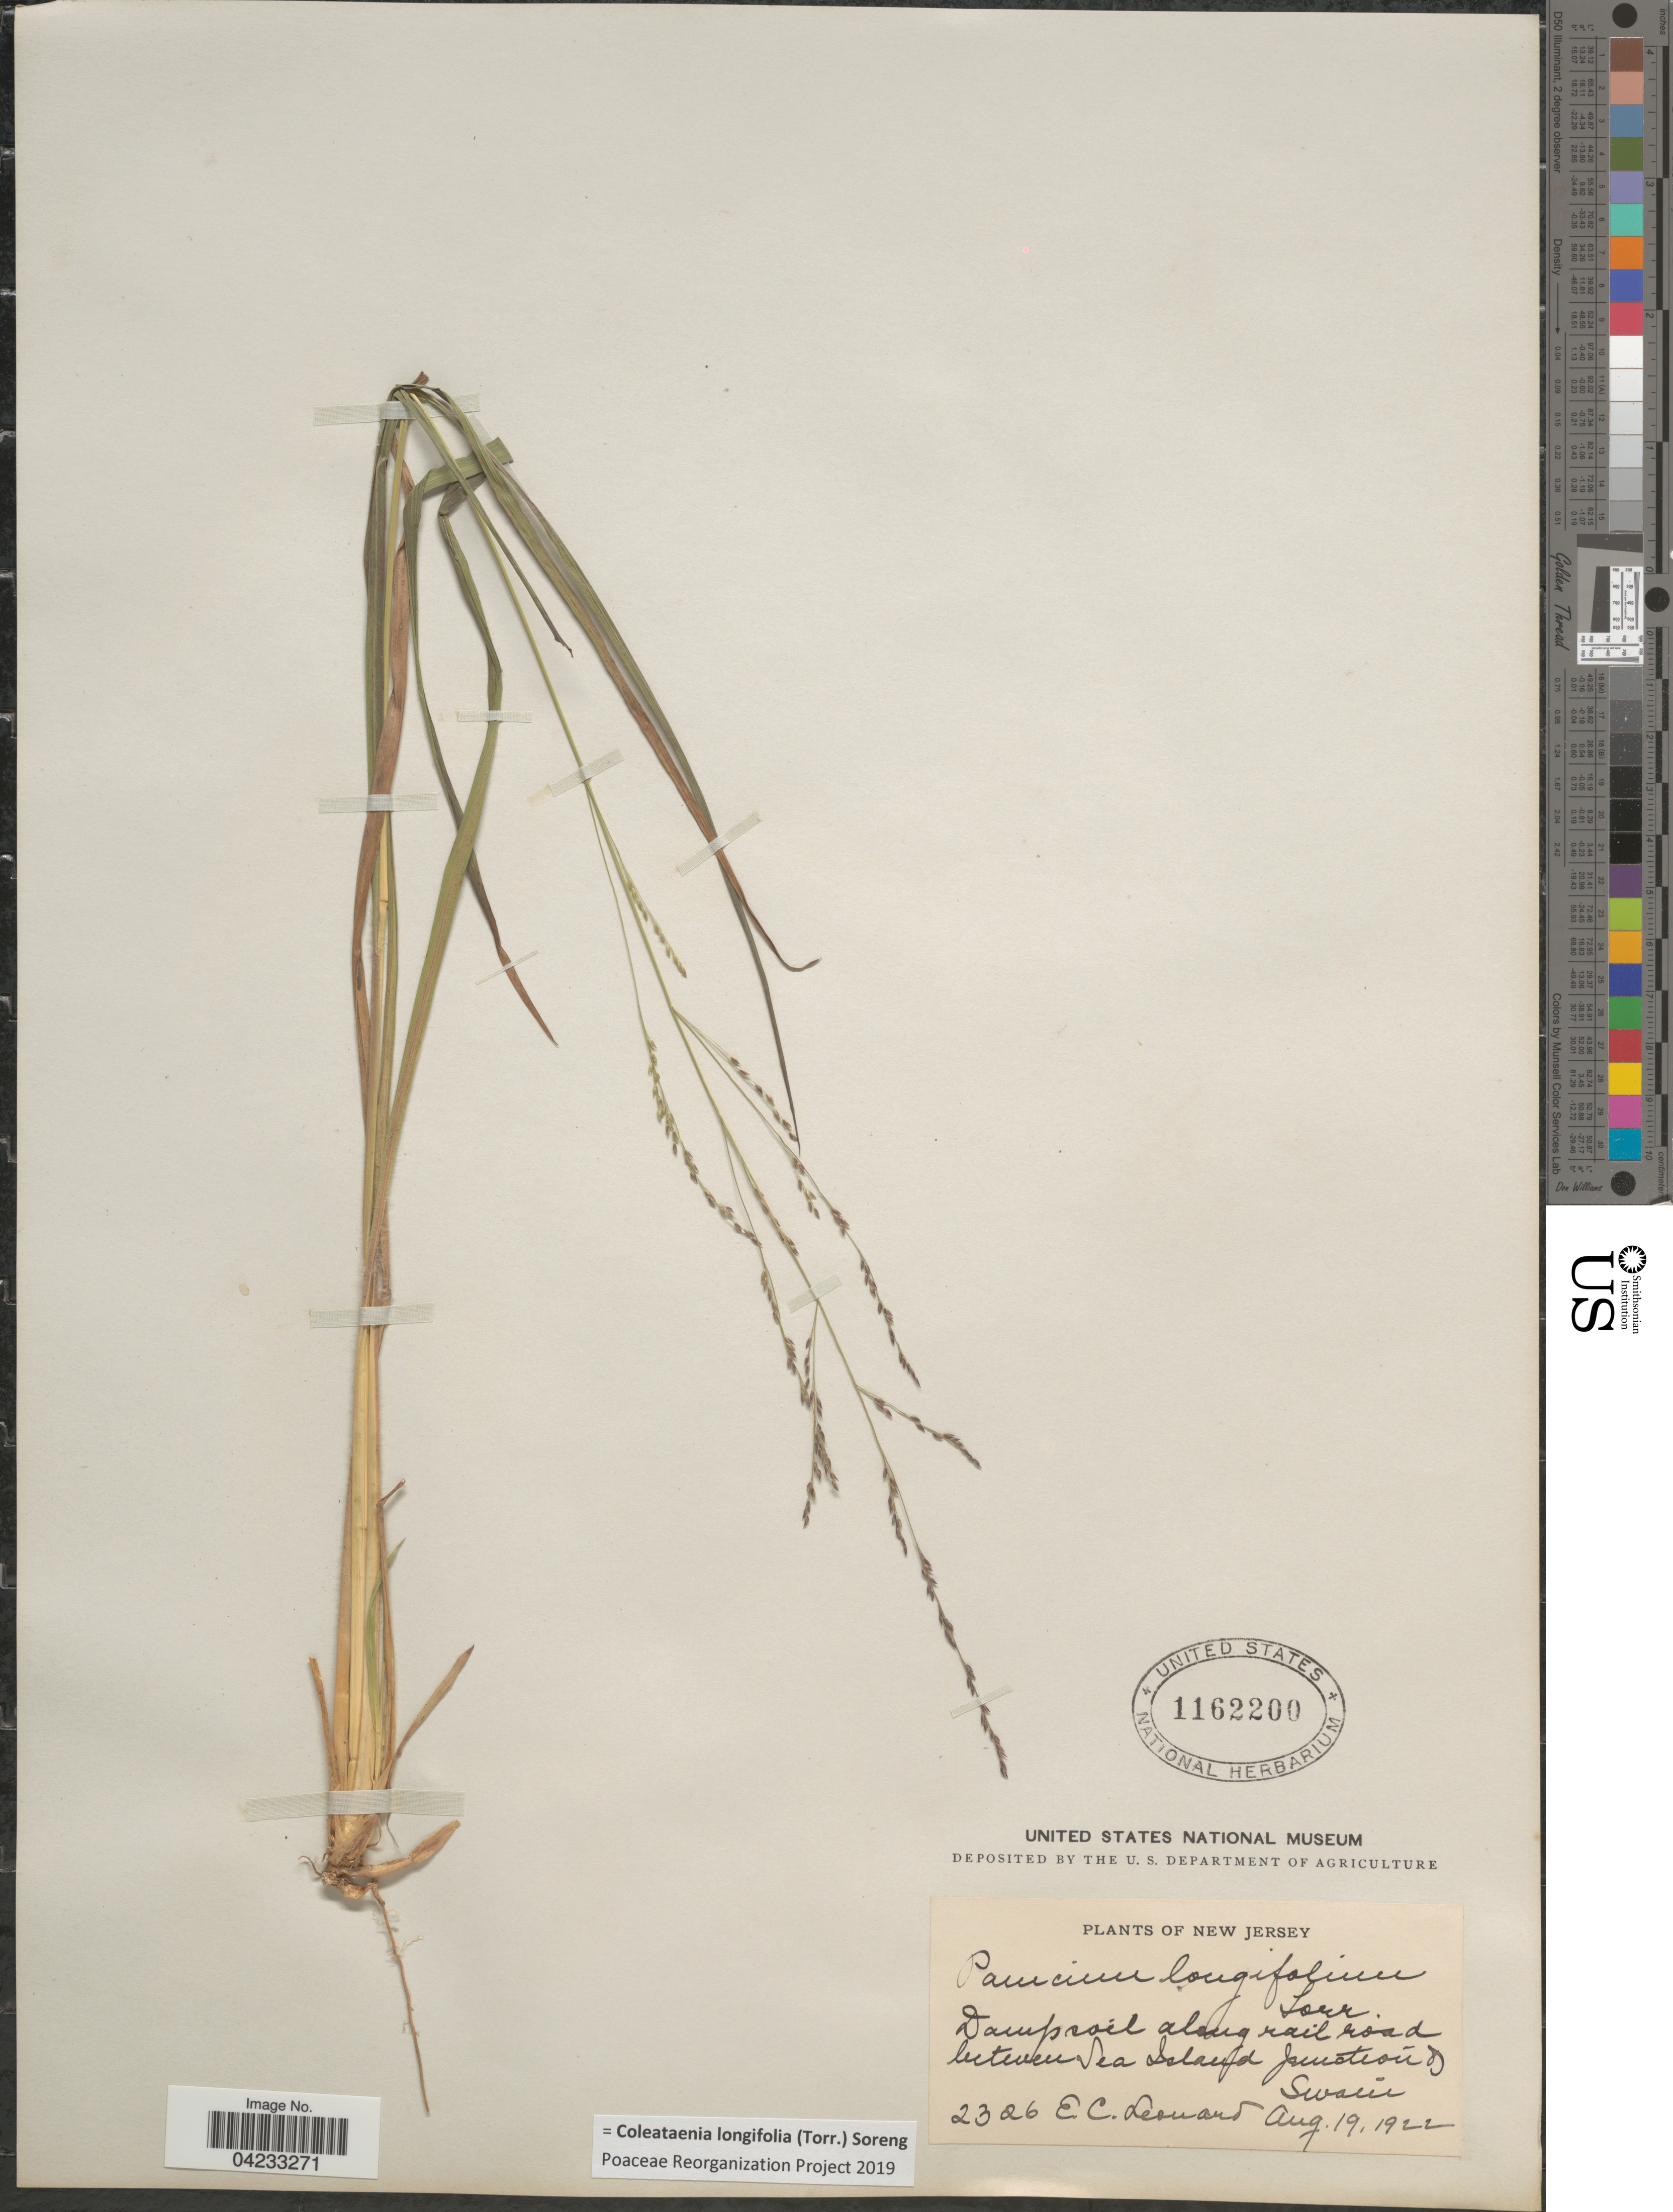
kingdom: Plantae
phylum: Tracheophyta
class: Liliopsida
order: Poales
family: Poaceae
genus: Coleataenia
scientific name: Coleataenia longifolia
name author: (Torr.) Soreng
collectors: E. C. Leonard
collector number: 2326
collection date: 1922-08-19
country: United States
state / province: New Jersey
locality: Damp soil along rail road between Sea Island Junction & Swain.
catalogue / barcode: US 1162200